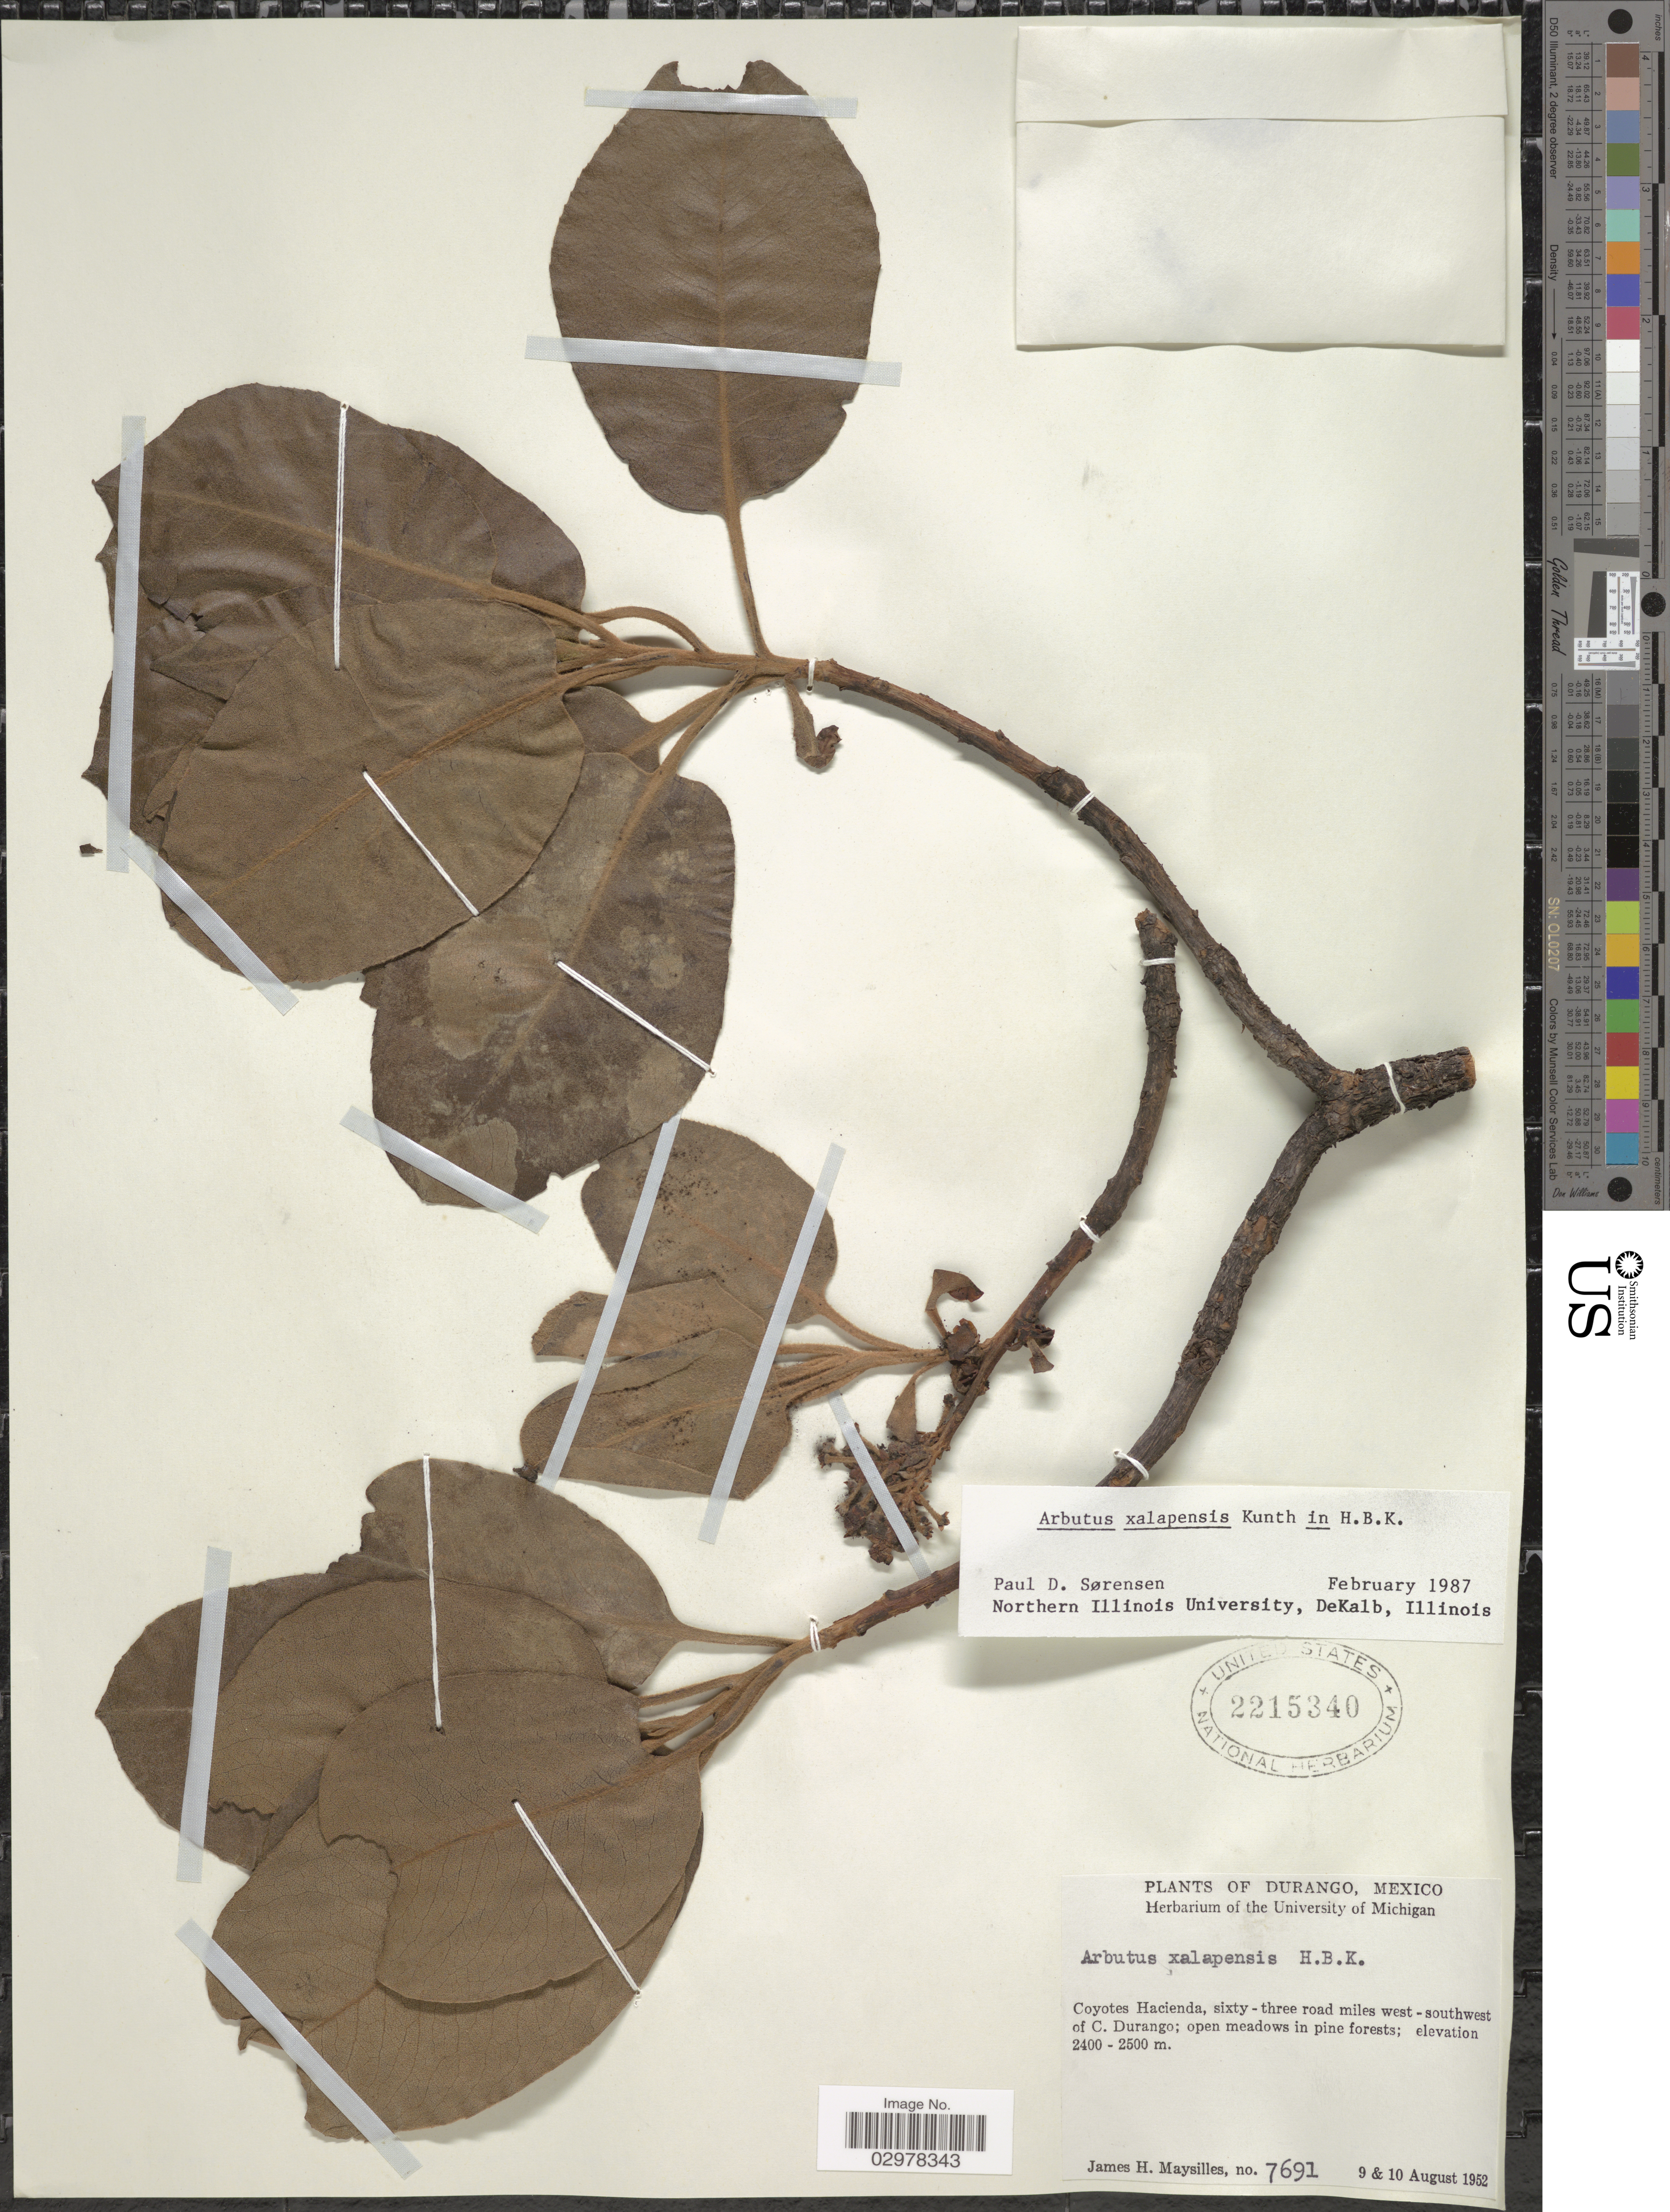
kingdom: Plantae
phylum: Tracheophyta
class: Magnoliopsida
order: Ericales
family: Ericaceae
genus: Arbutus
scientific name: Arbutus xalapensis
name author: Kunth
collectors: J. Maysilles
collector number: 7691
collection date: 1952-08-09/1952-08-10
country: Mexico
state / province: Durango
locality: Coyotes Hacienda, sixty-three road miles west-southwest of C. Durango.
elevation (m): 2400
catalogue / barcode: US 2215340